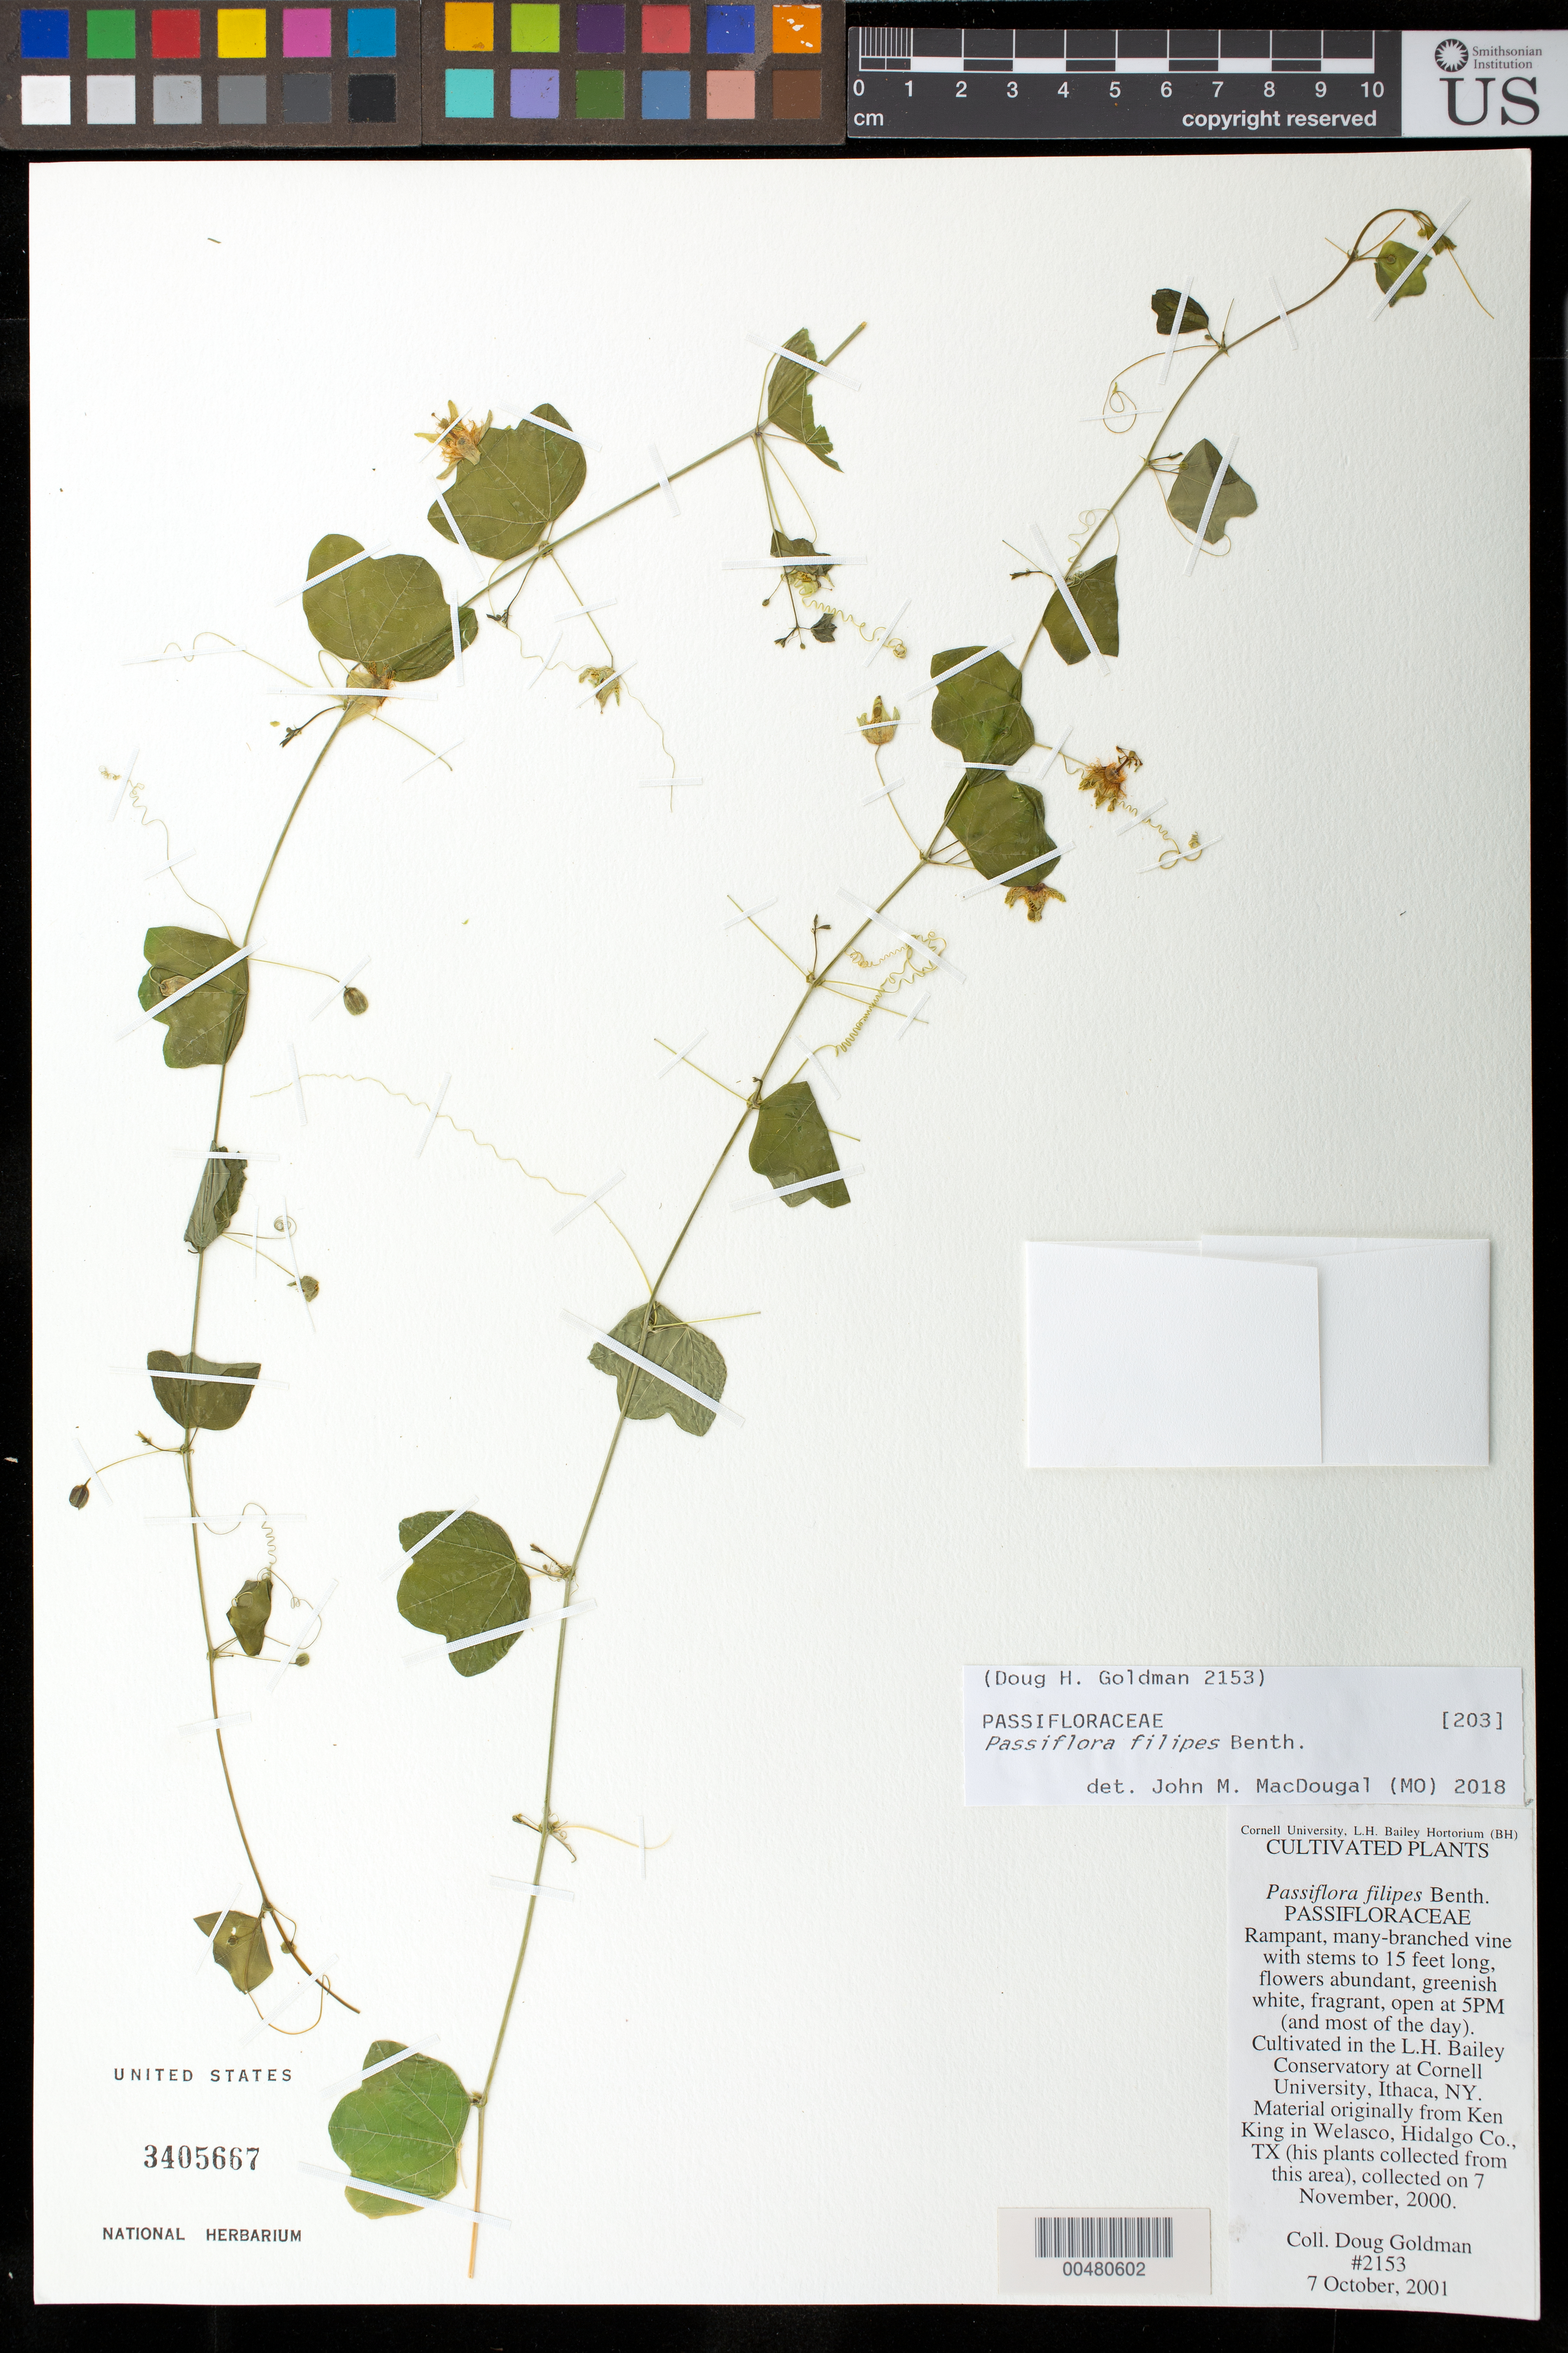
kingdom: Plantae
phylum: Tracheophyta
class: Magnoliopsida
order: Malpighiales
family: Passifloraceae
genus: Passiflora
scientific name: Passiflora filipes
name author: Benth.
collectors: D. H. Goldman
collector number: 2153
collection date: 2001-10-07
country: United States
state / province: New York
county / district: Thompkins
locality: L.H. Bailey Hortorium, Ithaca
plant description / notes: Plants cultivated in Welasco, Hidalgo Co., Texas. Material originally collected from this area by Ken King, 07 Nov. 2000.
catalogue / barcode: US 3405667